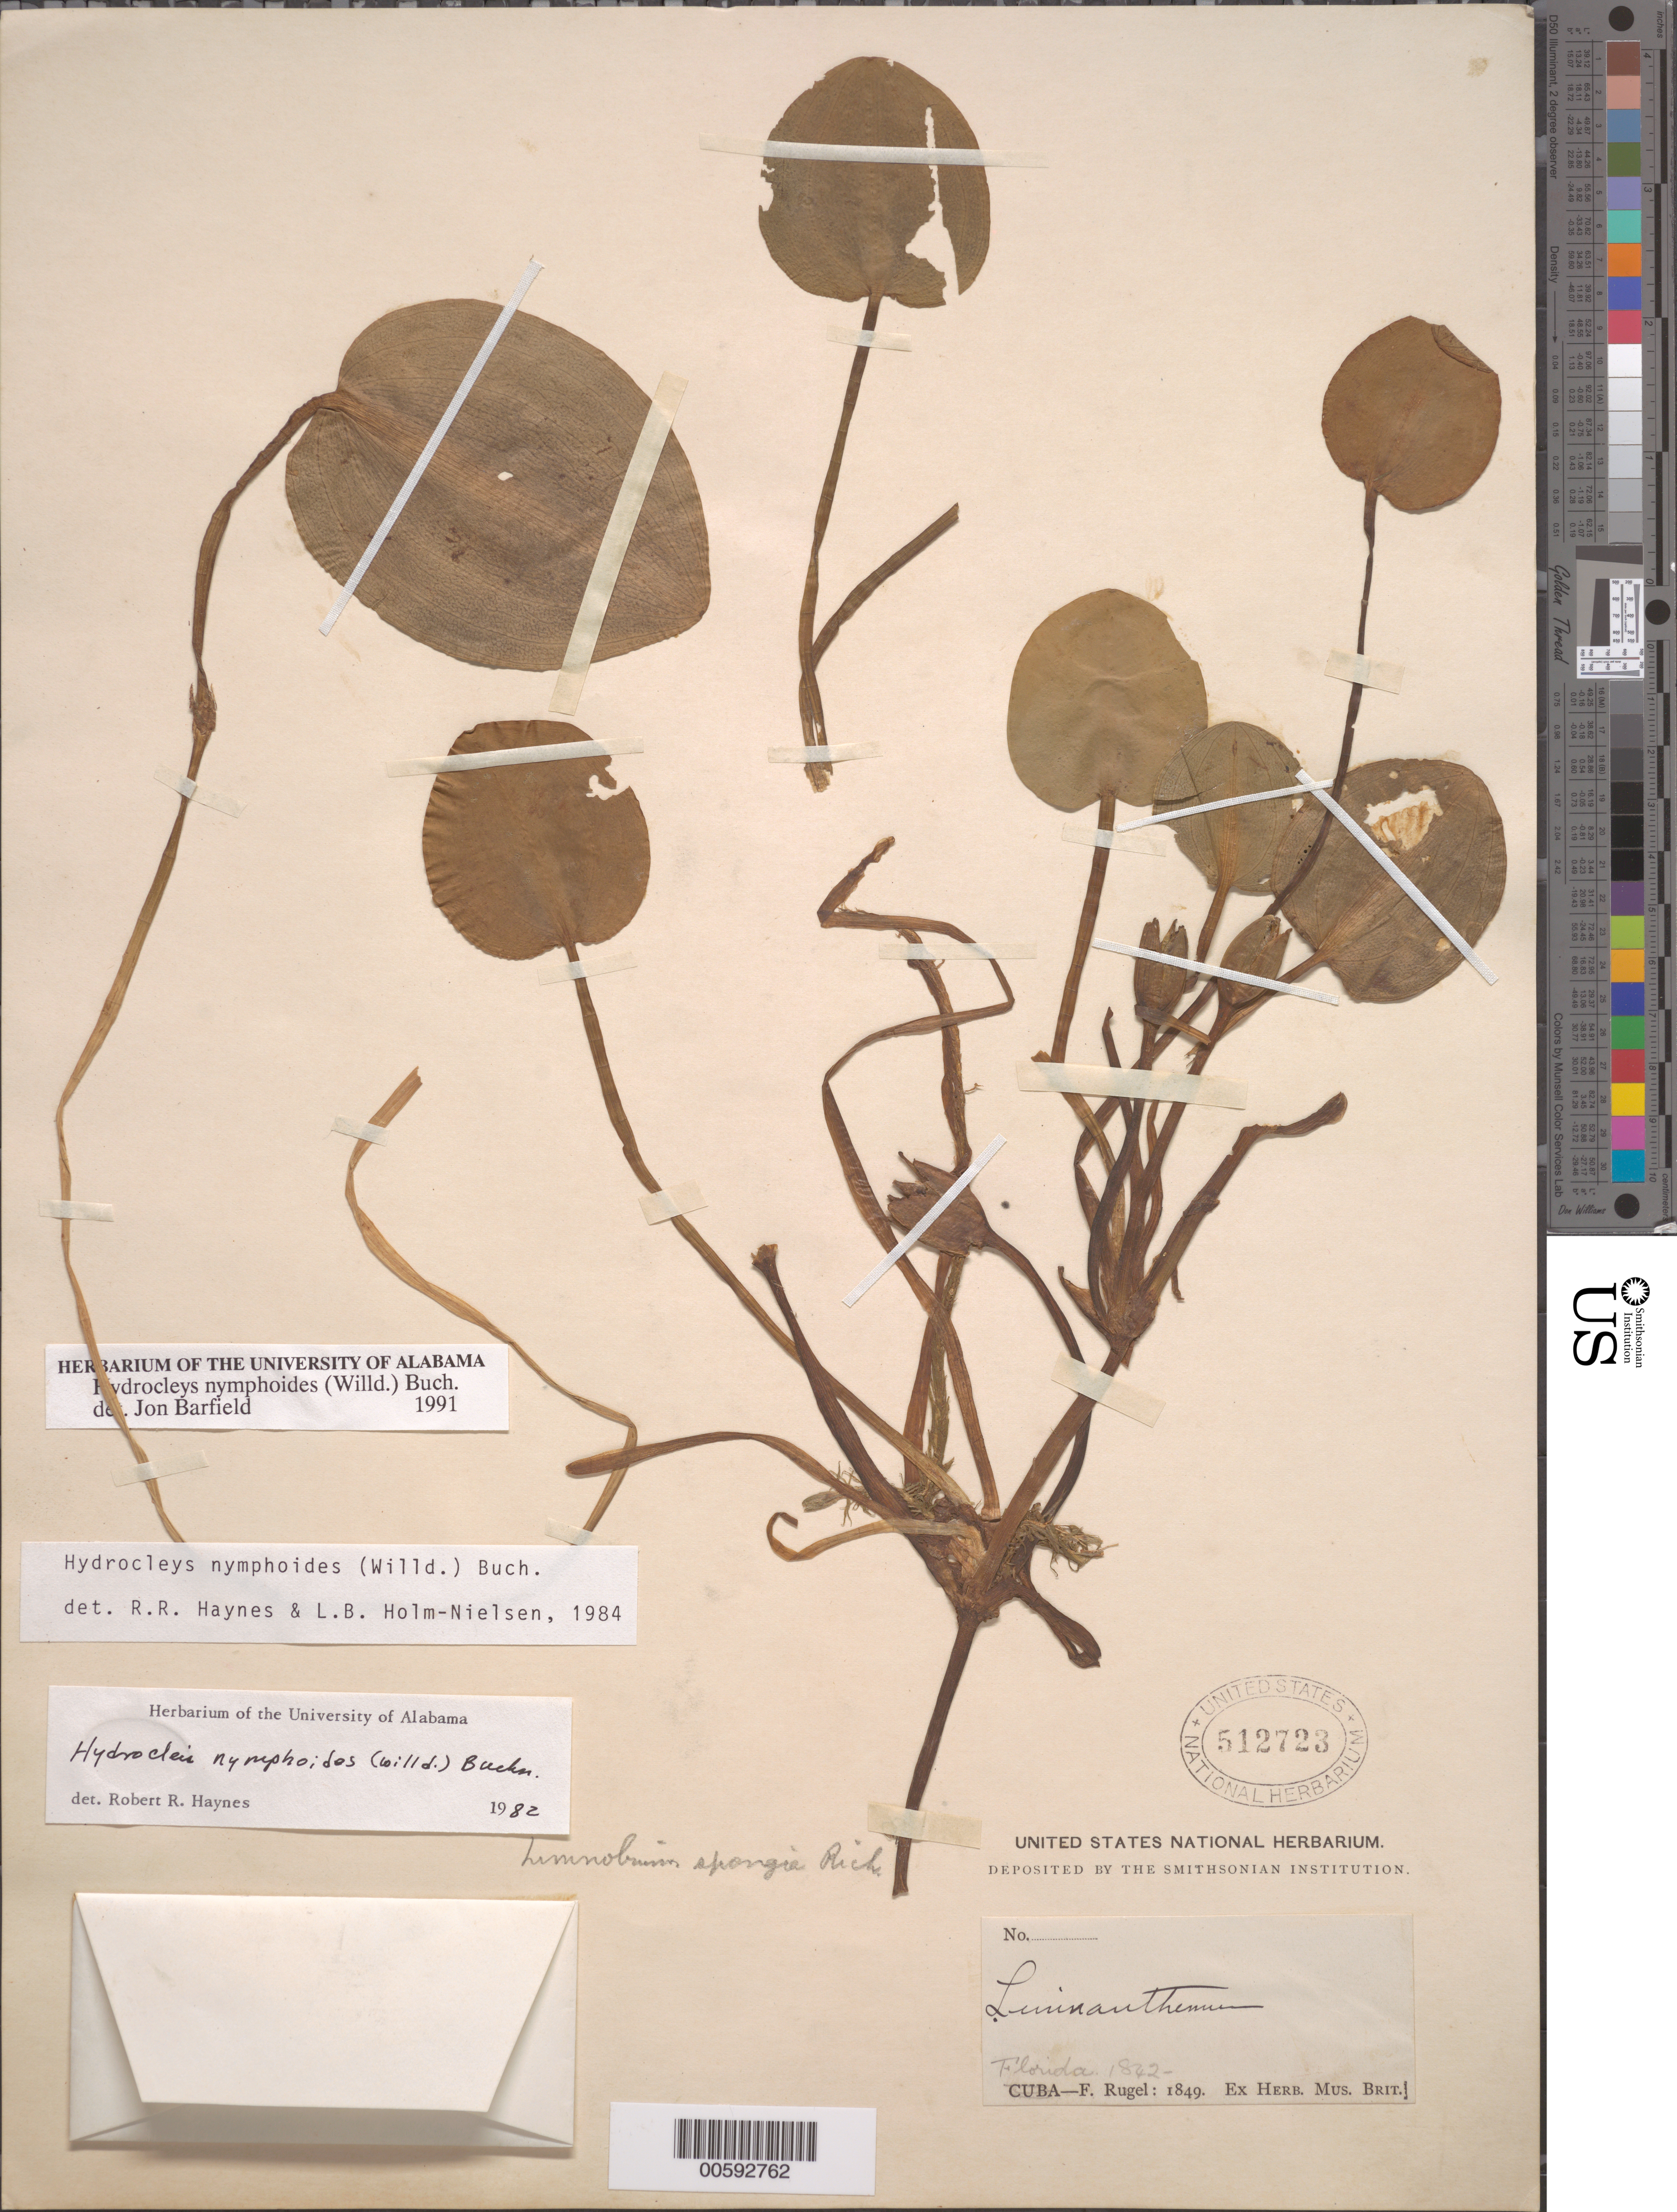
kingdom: Plantae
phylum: Tracheophyta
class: Liliopsida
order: Alismatales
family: Alismataceae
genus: Hydrocleys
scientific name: Hydrocleys nymphoides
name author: (Humb. & Bonpl. ex Willd.) Buchenau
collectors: F. Rugel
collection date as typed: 1842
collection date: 1842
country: United States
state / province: Florida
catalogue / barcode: US 512723